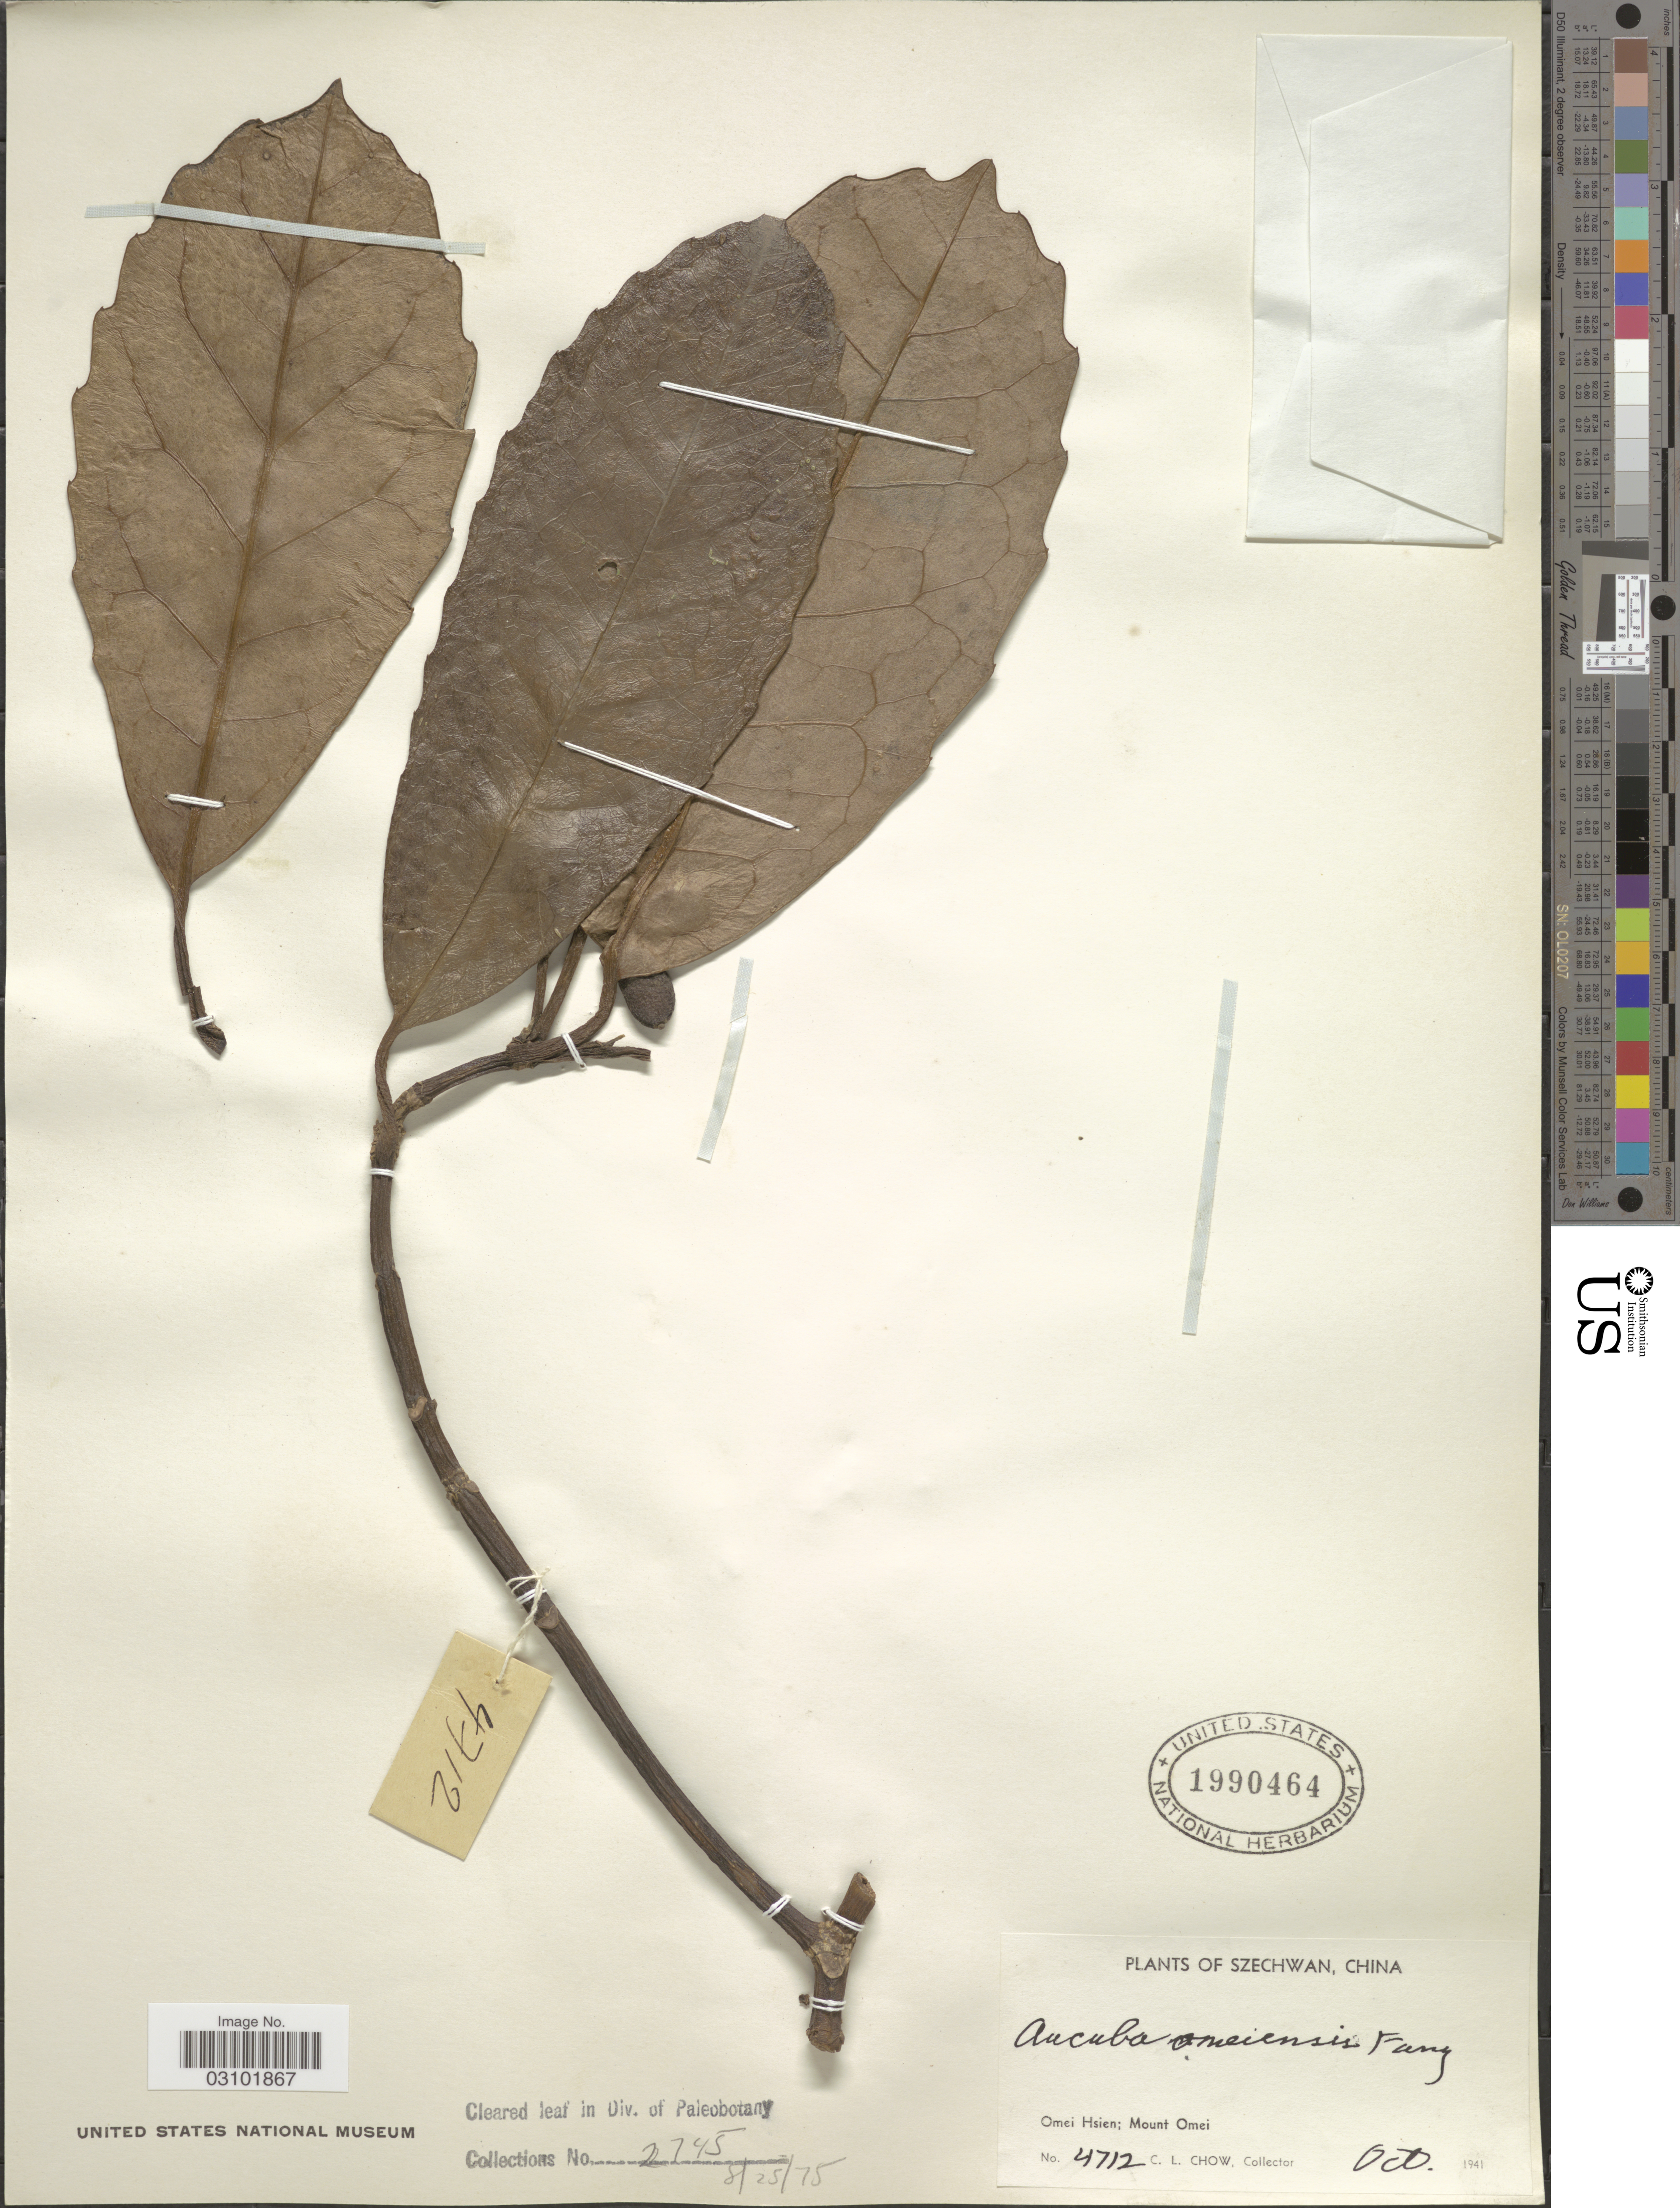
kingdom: Plantae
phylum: Tracheophyta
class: Magnoliopsida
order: Garryales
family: Garryaceae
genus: Aucuba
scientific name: Aucuba omeiensis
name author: W.P. Fang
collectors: C. Chow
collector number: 4712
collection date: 1941-10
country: China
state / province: Sichuan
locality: Szechwan. Omei Hsien; Mount Omei.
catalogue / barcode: US 1990464